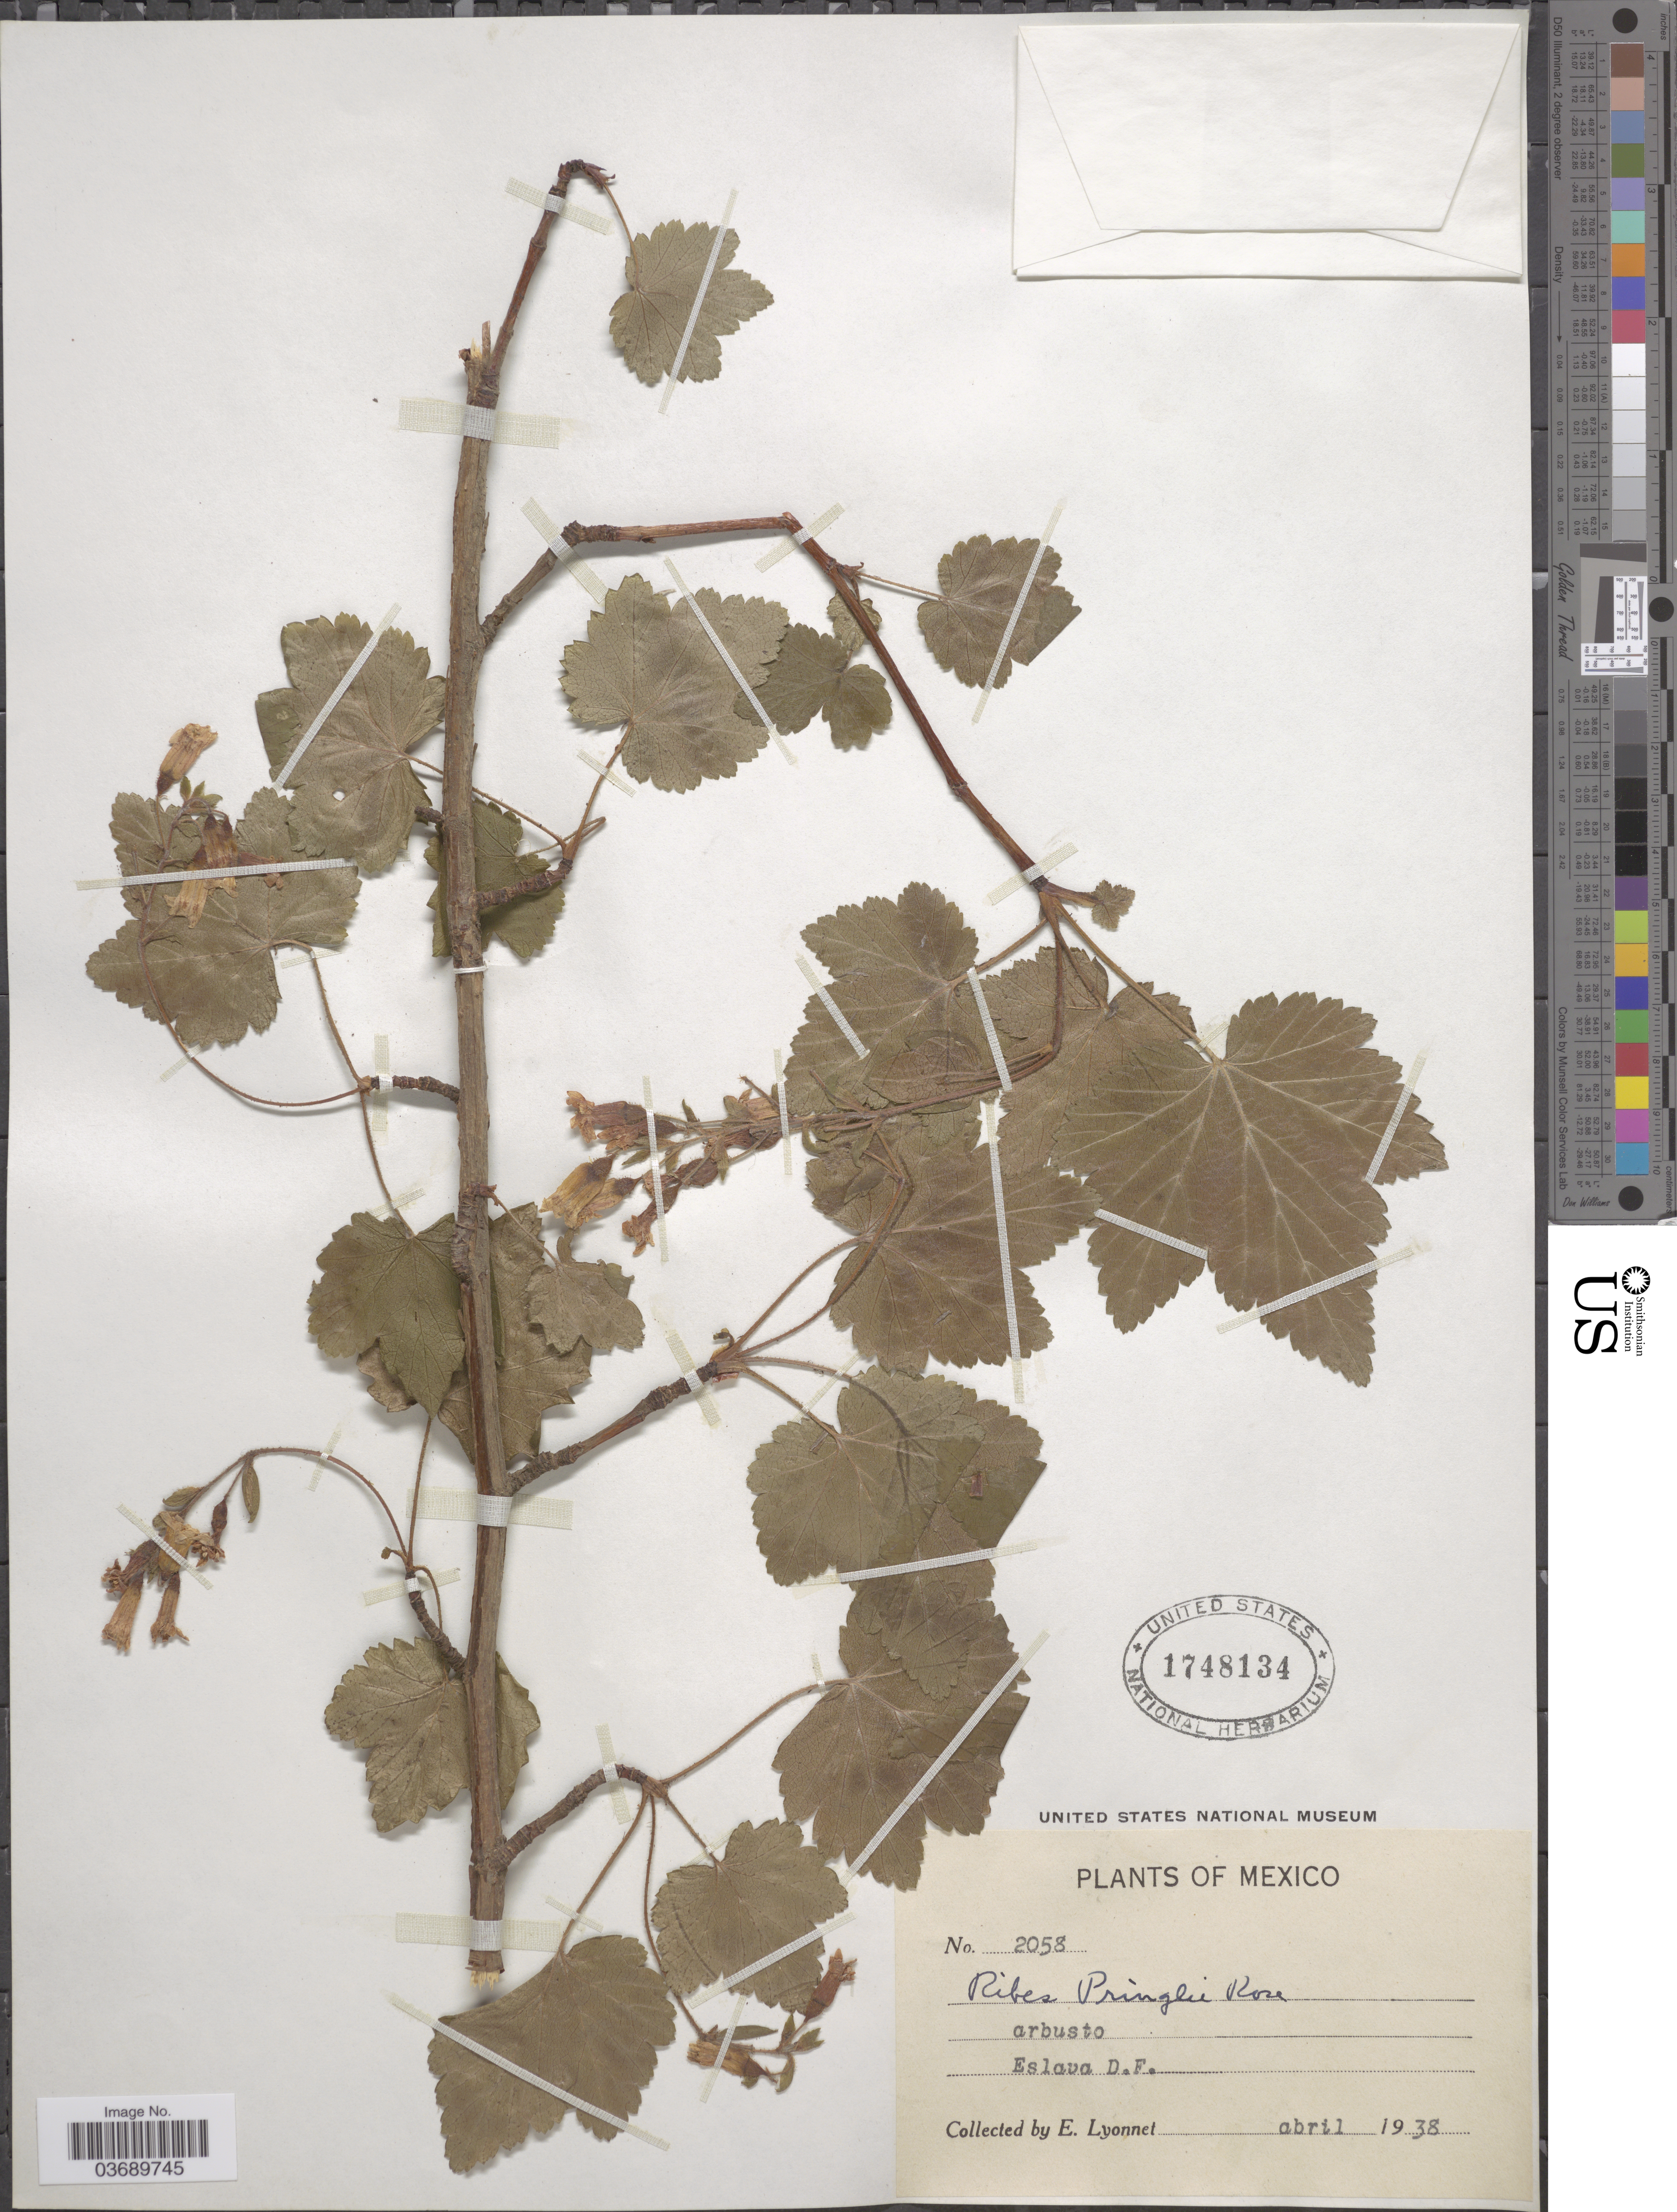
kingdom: Plantae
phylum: Tracheophyta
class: Magnoliopsida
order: Saxifragales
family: Grossulariaceae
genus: Ribes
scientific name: Ribes pringlei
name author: Rose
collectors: E. Lyonnet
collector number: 2058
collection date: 1938-04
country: Mexico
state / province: Distrito Federal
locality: Eslava.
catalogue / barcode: US 1748134